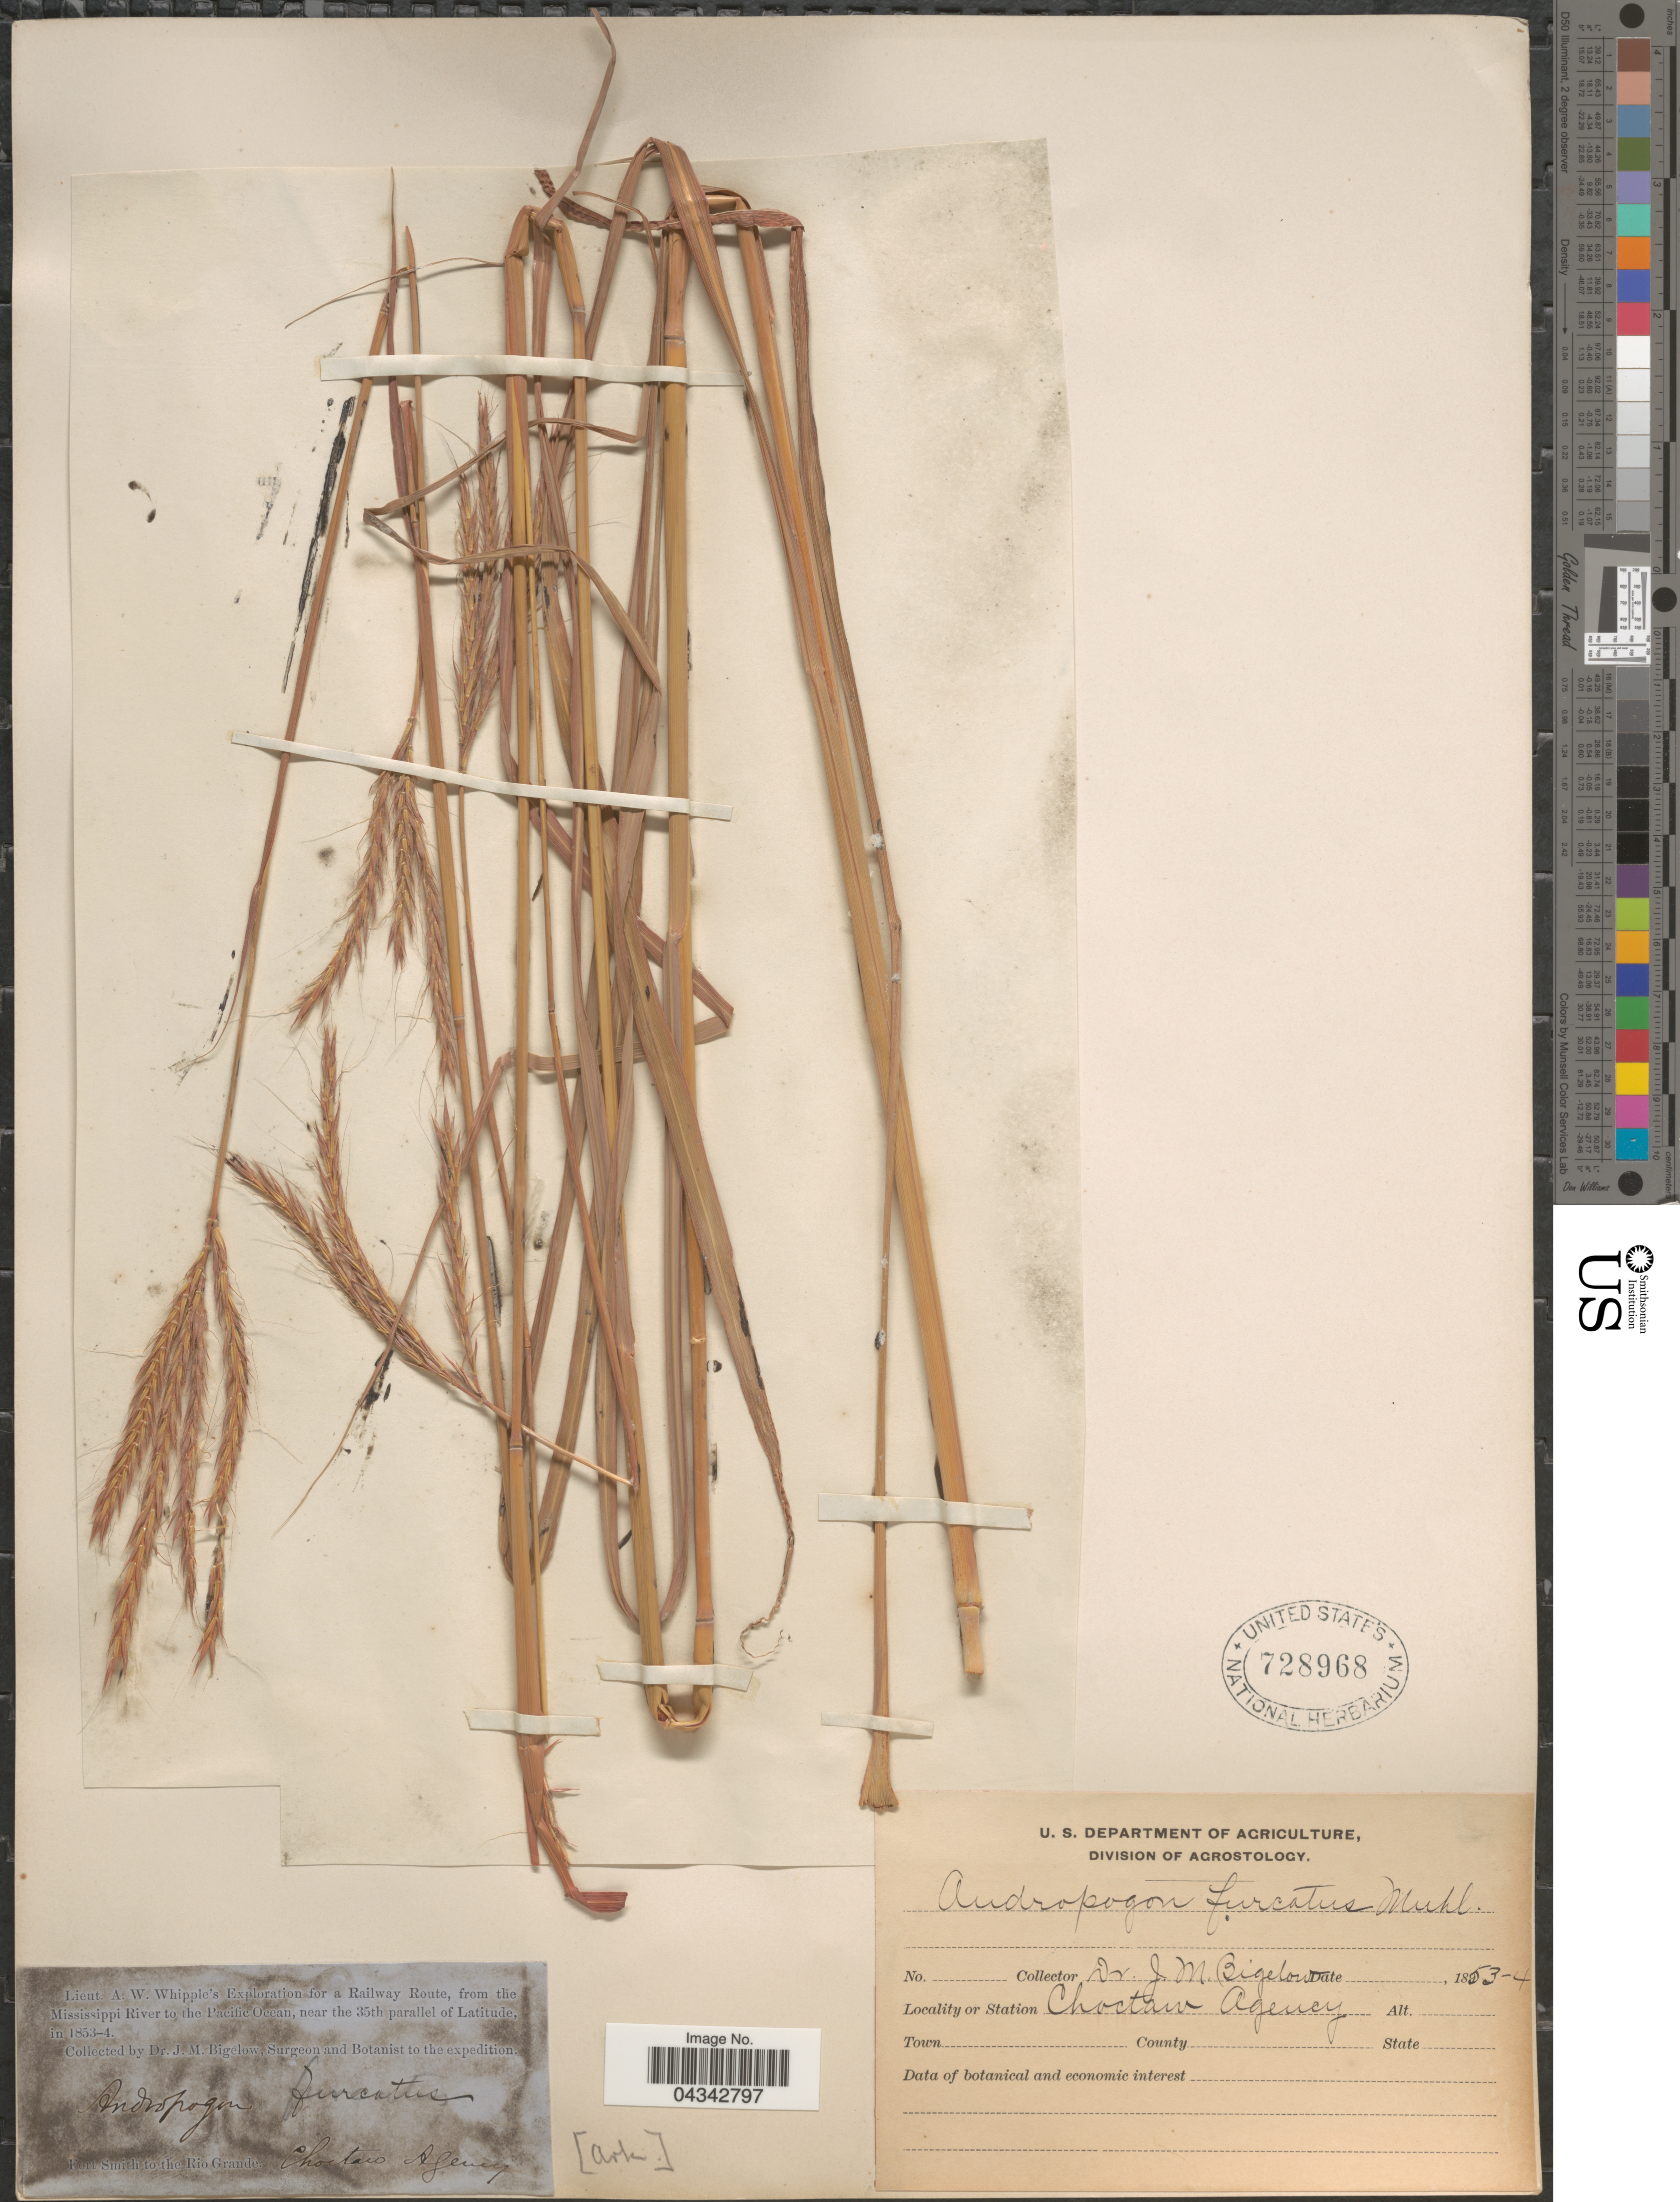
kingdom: Plantae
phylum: Tracheophyta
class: Liliopsida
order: Poales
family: Poaceae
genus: Andropogon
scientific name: Andropogon gerardii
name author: Vitman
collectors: J. M. Bigelow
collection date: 1853/1854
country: United States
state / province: Arkansas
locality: Lieut. A. W. Whipple's Exploration for a Railway Route, from the Mississippi River to the Pacific Ocean, near the 35th parallel of Latitude. Surgeon and Botanist to the expedition. Fort Smith to the Rio Grande. Choctaw Agency.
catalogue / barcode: US 728968